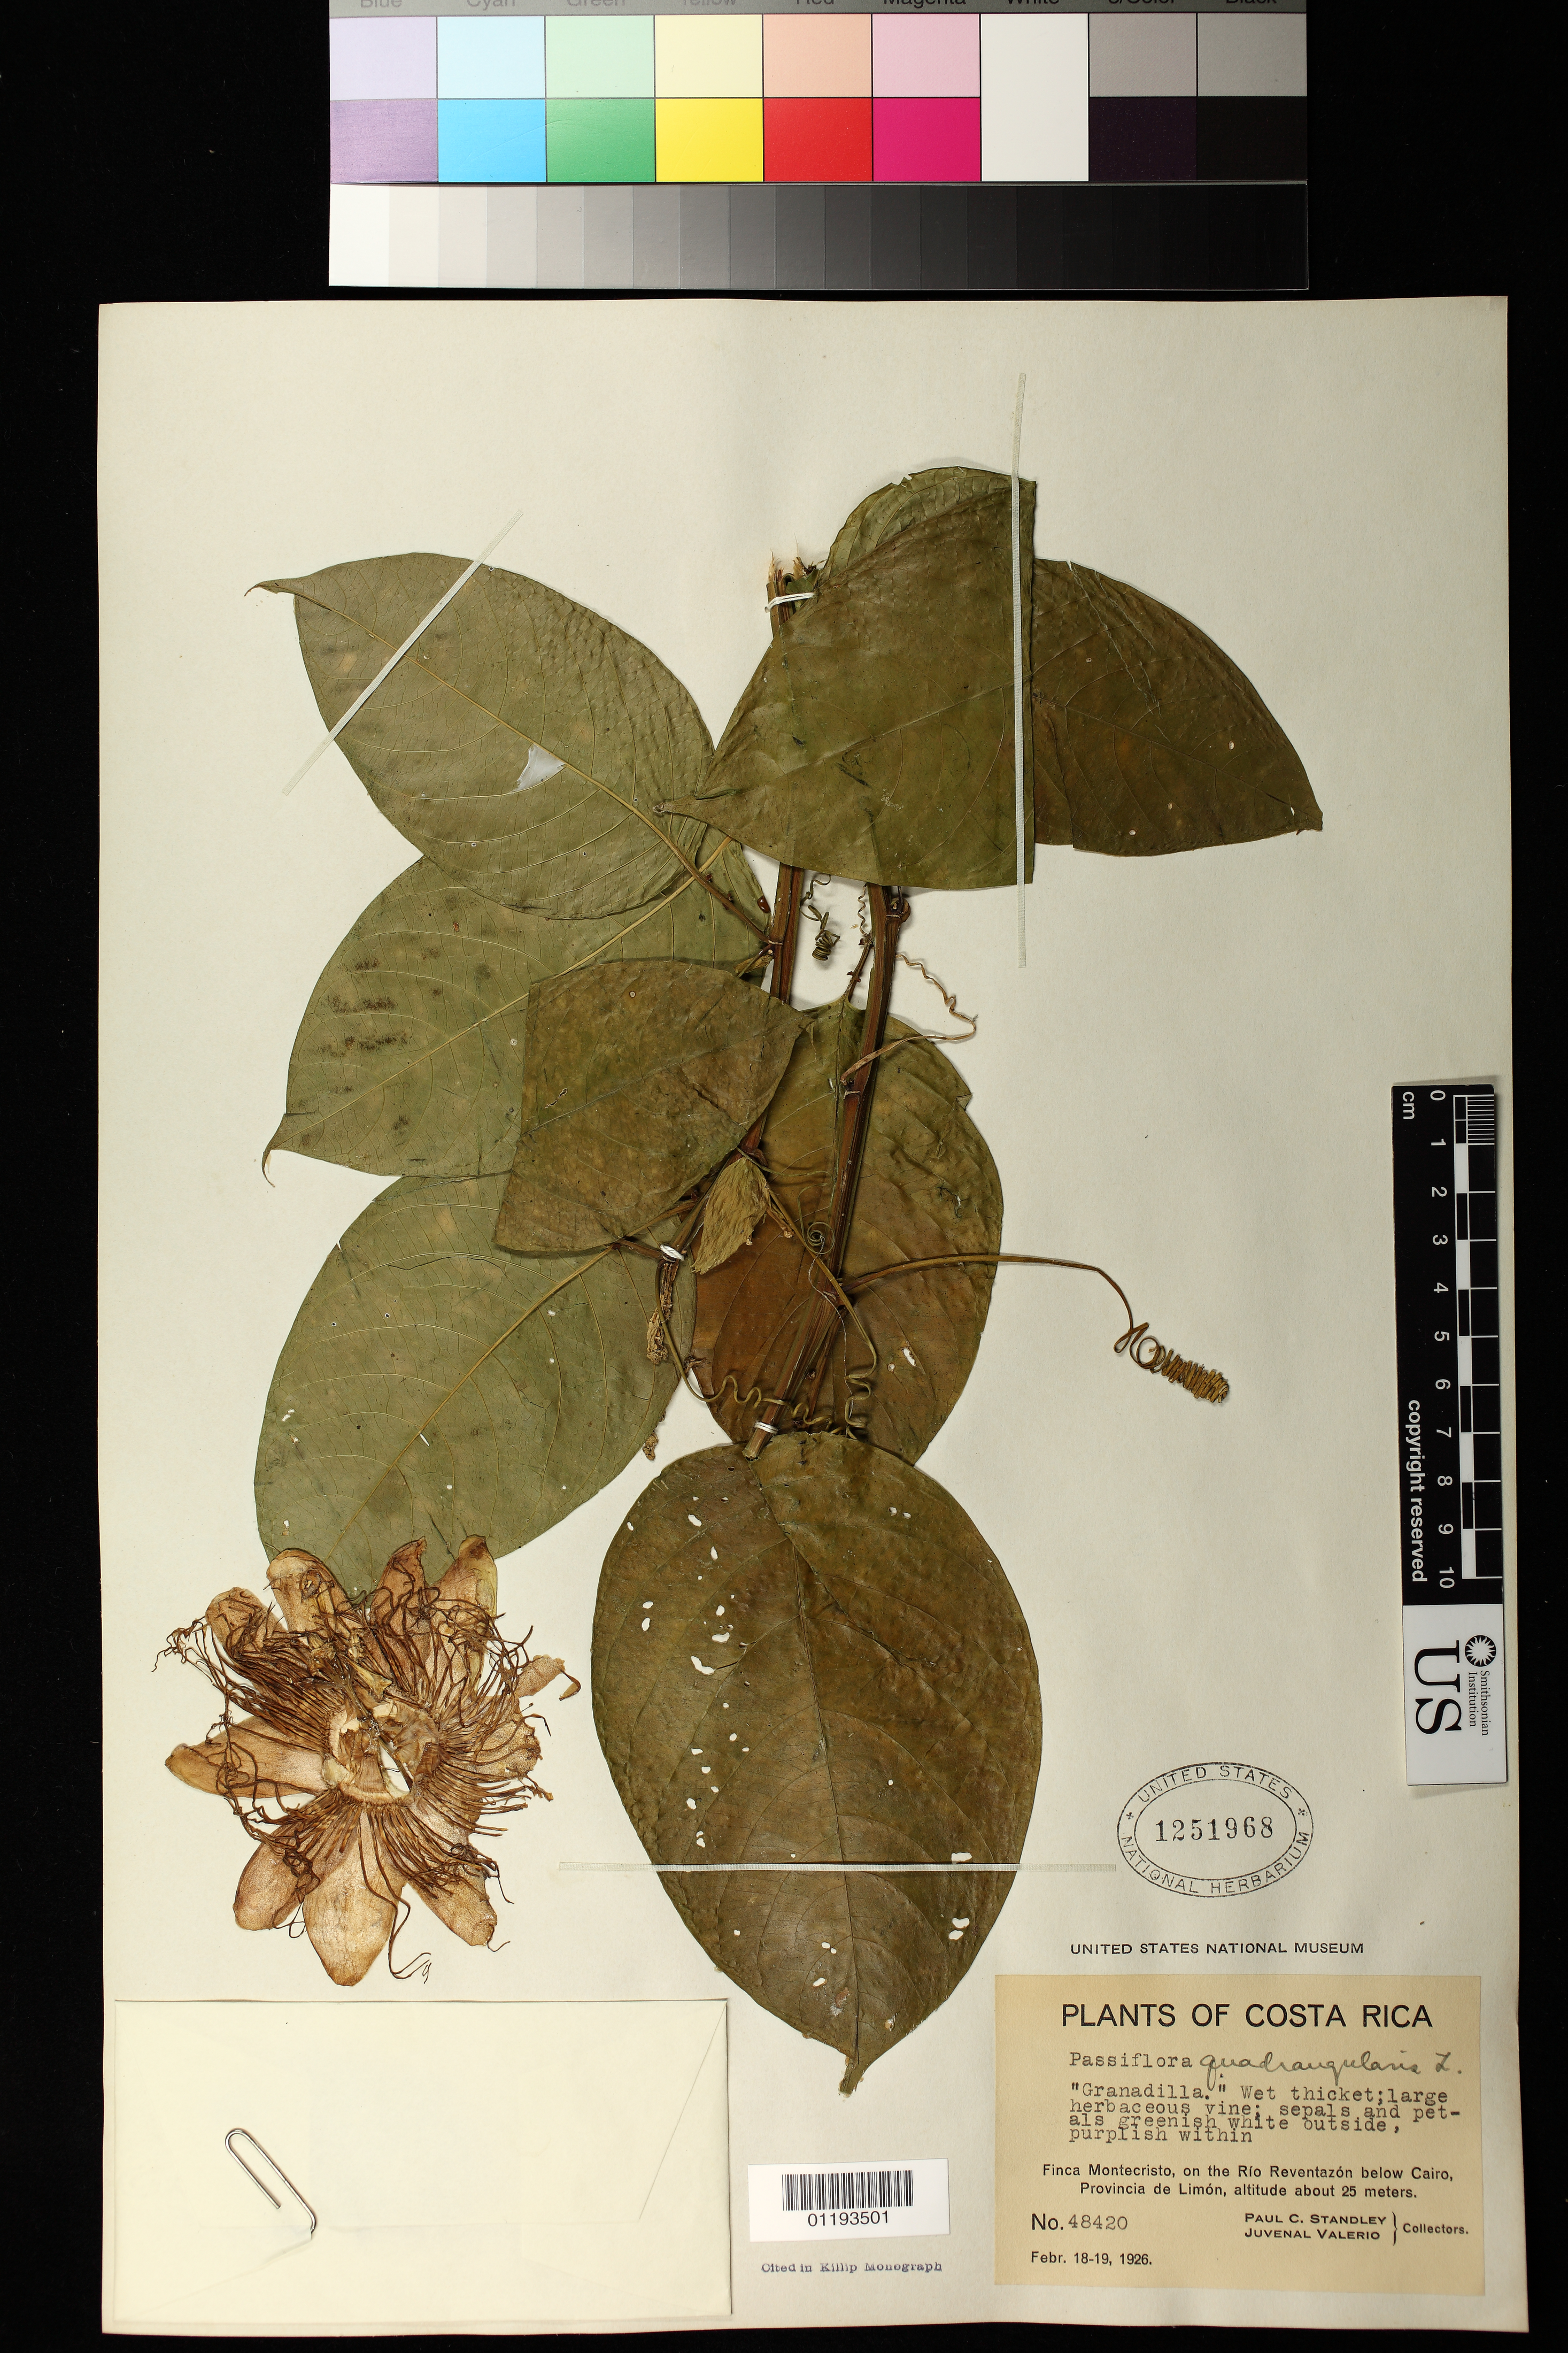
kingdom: Plantae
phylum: Tracheophyta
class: Magnoliopsida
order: Malpighiales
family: Passifloraceae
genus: Passiflora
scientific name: Passiflora quadrangularis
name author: L.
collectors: P. C. Standley & J. Valerio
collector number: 48420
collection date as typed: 1926 Feb 18 1926 Feb 19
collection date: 1926-02-18/1926-02-19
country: Costa Rica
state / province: Limón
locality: Finca Montecristo, on the Rio Reventazon below Cairo, Provincia de Limon.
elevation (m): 25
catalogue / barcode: US 1251968